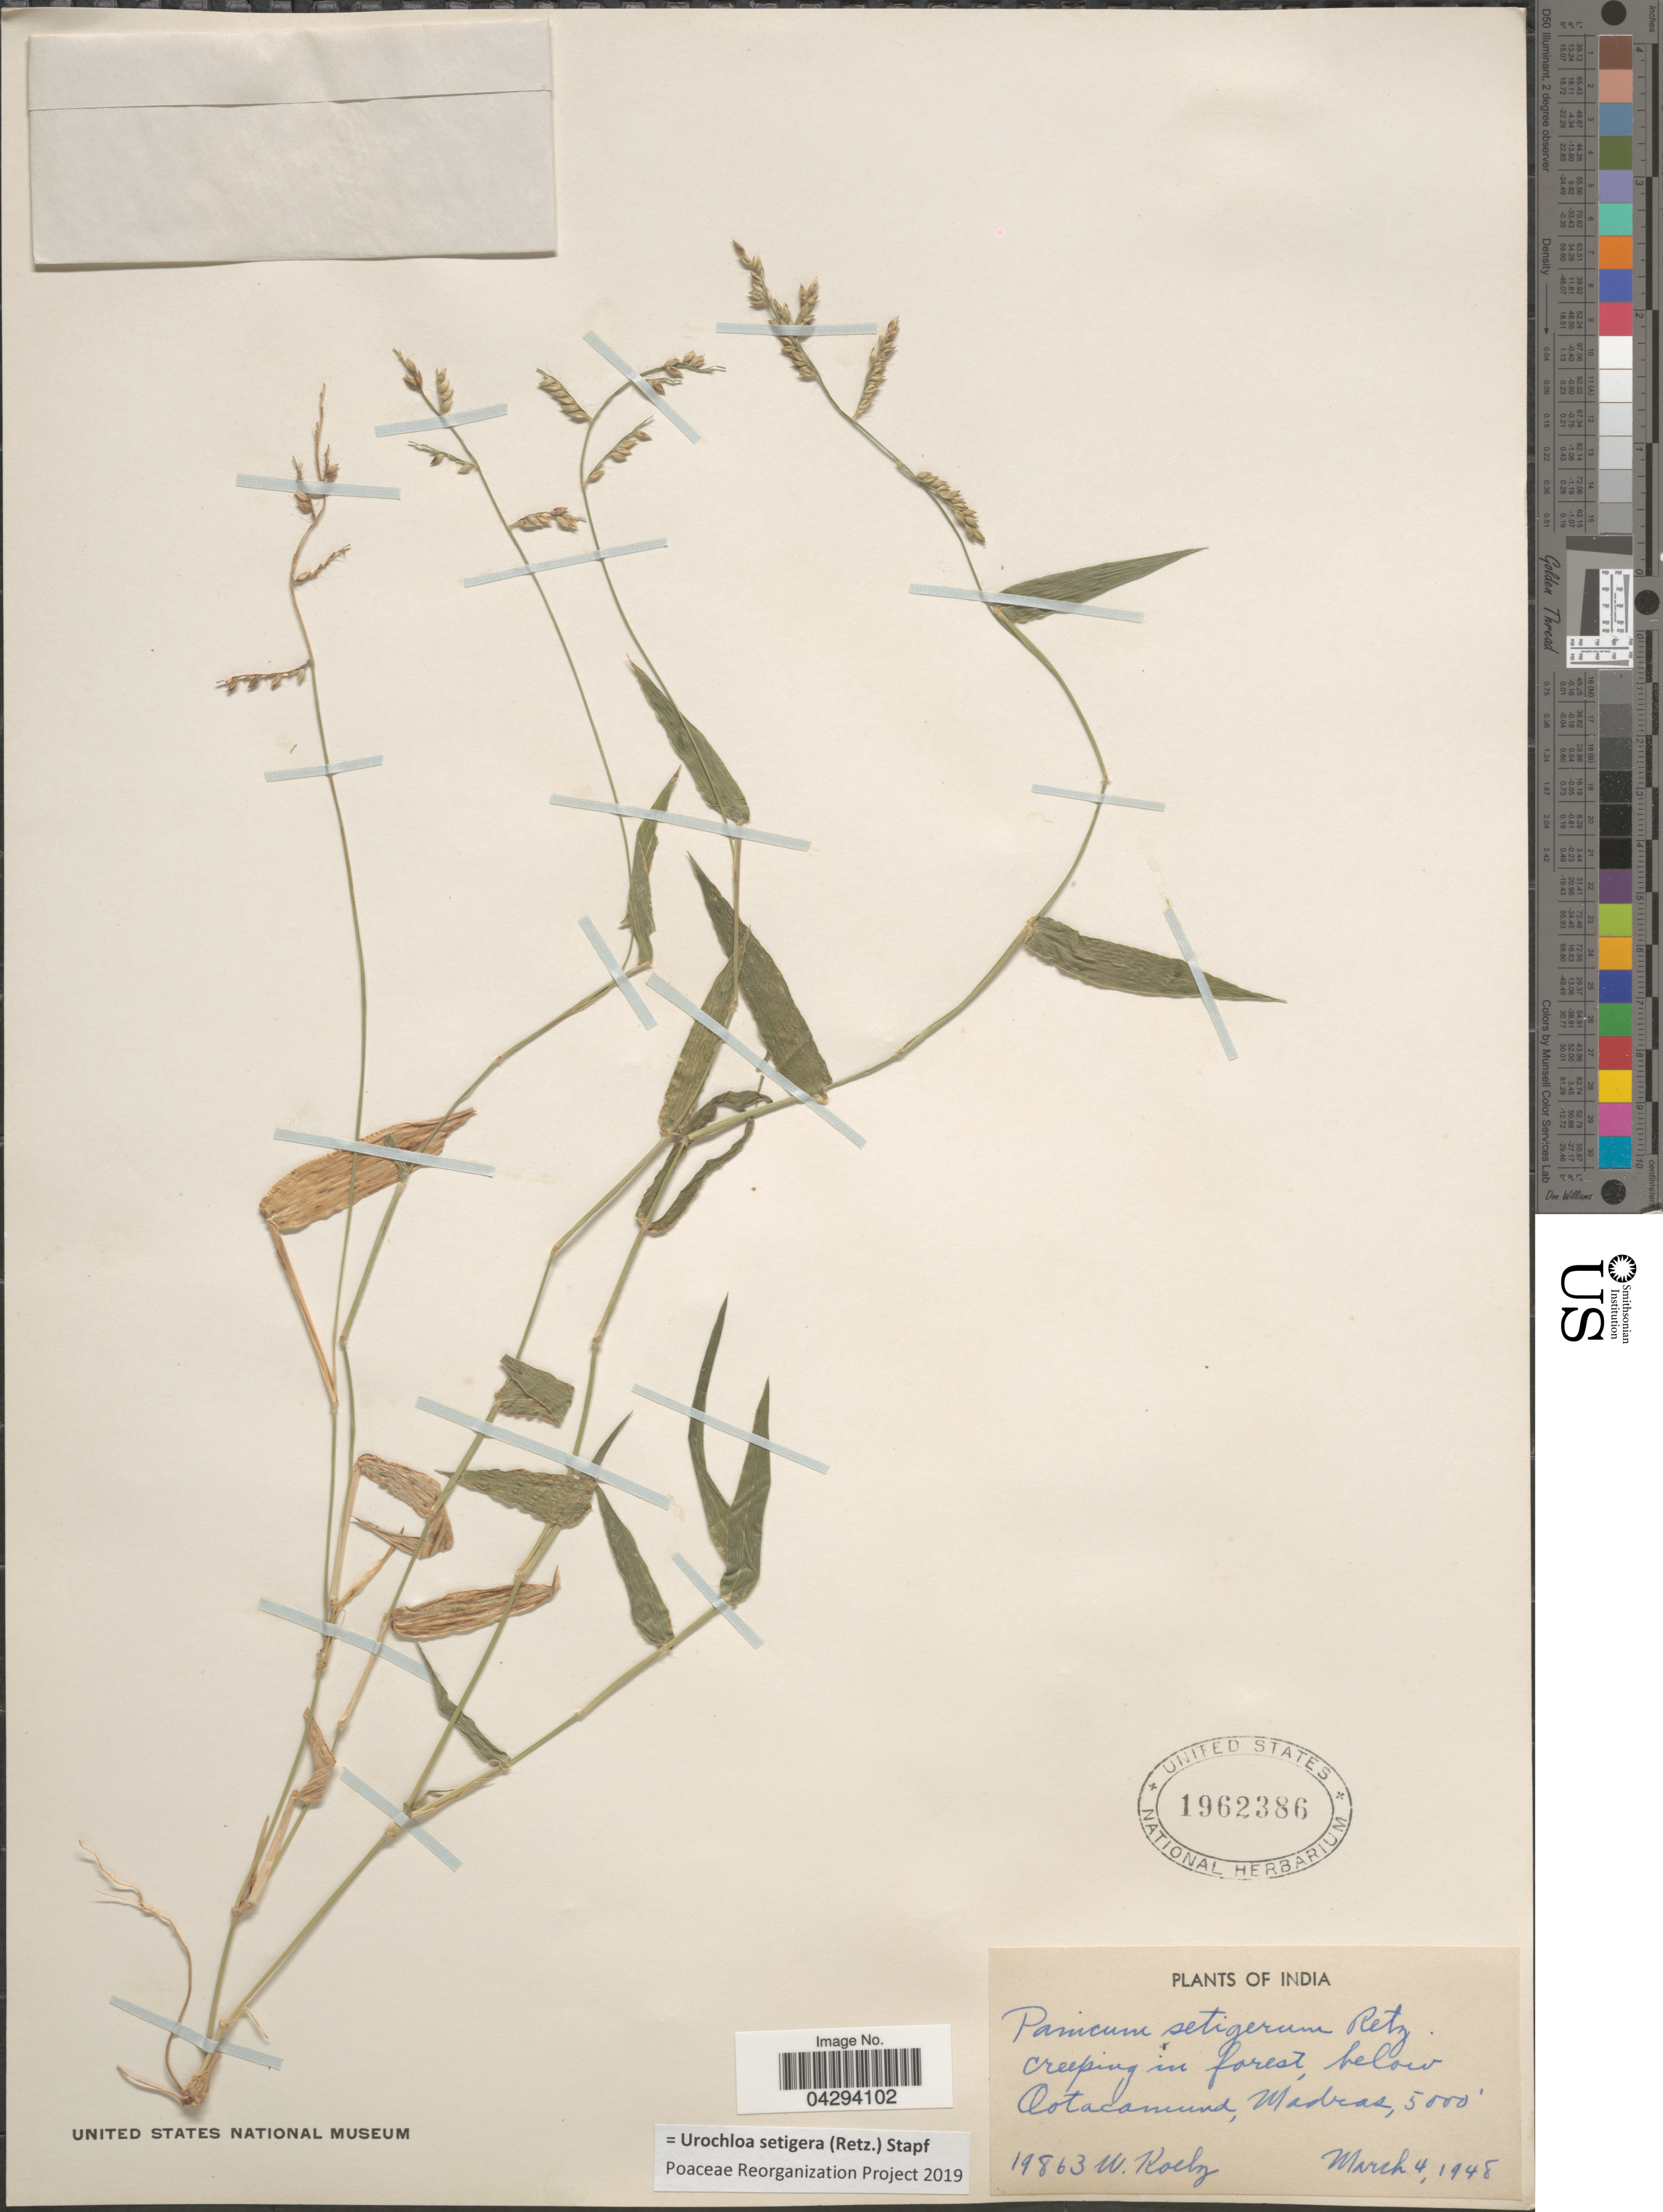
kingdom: Plantae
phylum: Tracheophyta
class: Liliopsida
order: Poales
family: Poaceae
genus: Urochloa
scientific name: Urochloa setigera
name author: (Retz.) Stapf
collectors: W. Koelz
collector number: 19863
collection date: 1948-03-04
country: India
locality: Below Ootacamund, Madras.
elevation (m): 1524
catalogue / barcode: US 1962386